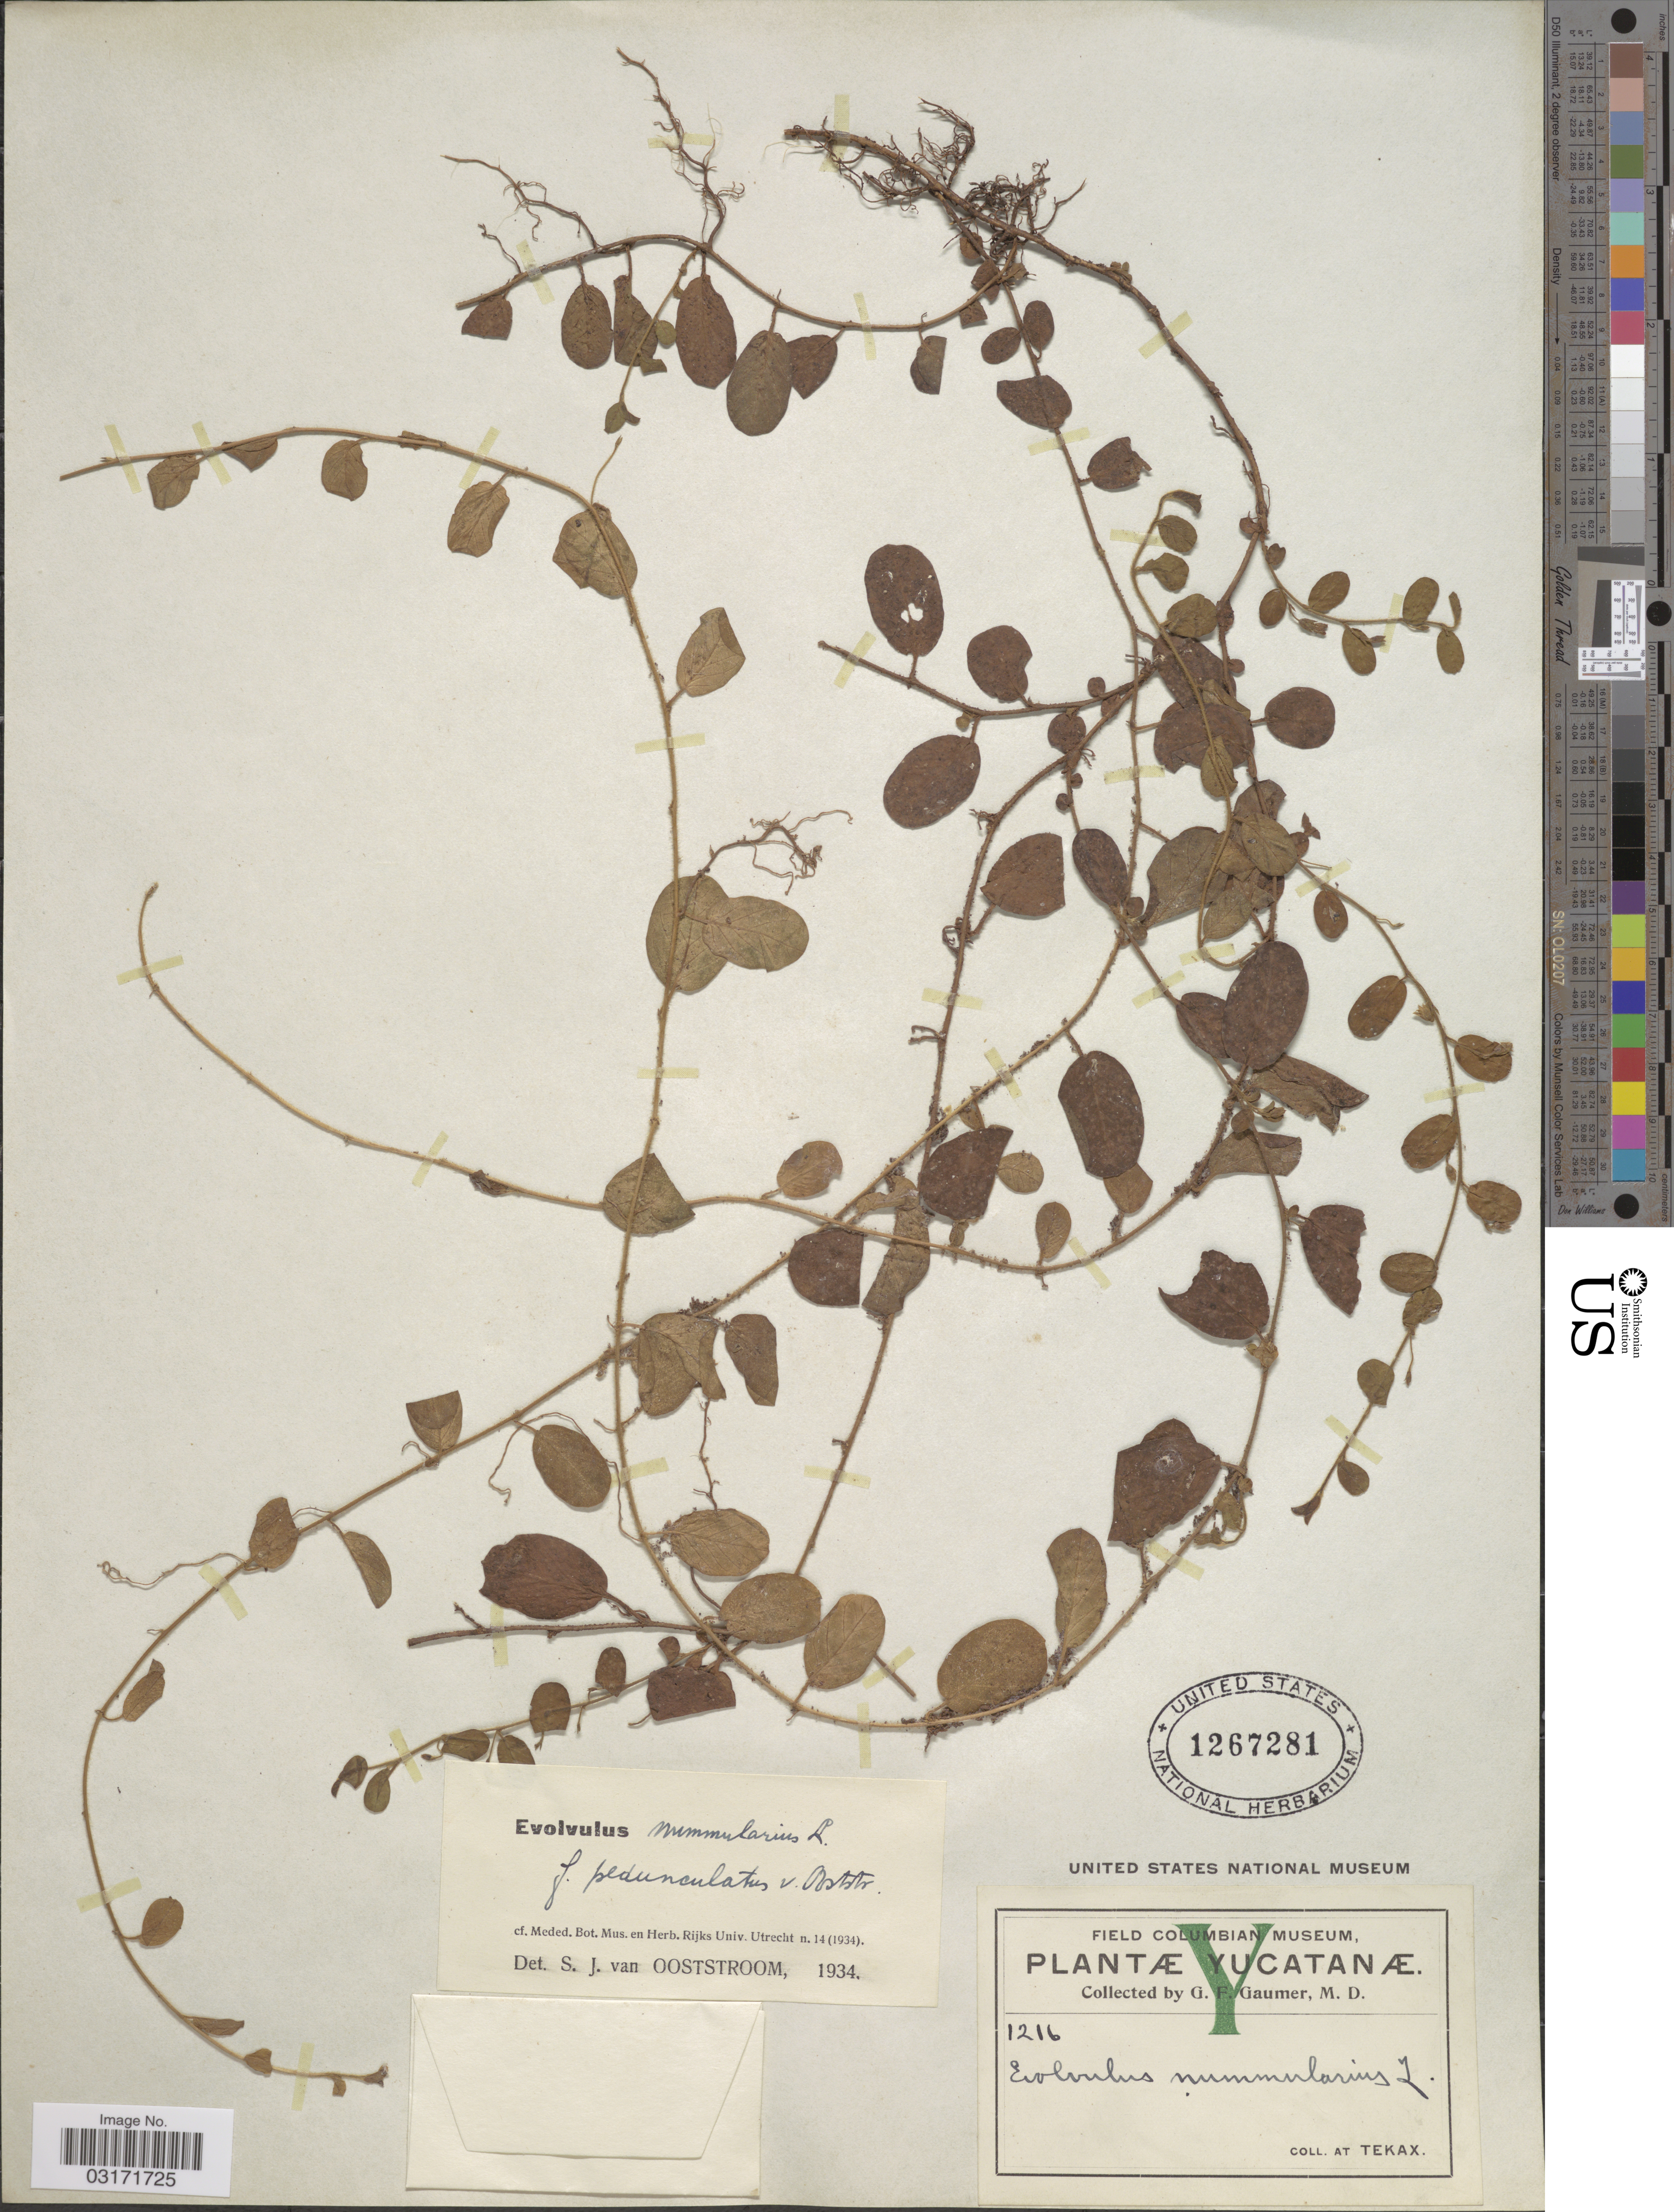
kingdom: Plantae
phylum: Tracheophyta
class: Magnoliopsida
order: Solanales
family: Convolvulaceae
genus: Evolvulus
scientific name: Evolvulus nummularius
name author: (L.) L.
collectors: G. F. Gaumer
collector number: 1216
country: Mexico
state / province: Yucatán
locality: At Tekax.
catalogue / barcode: US 1267281